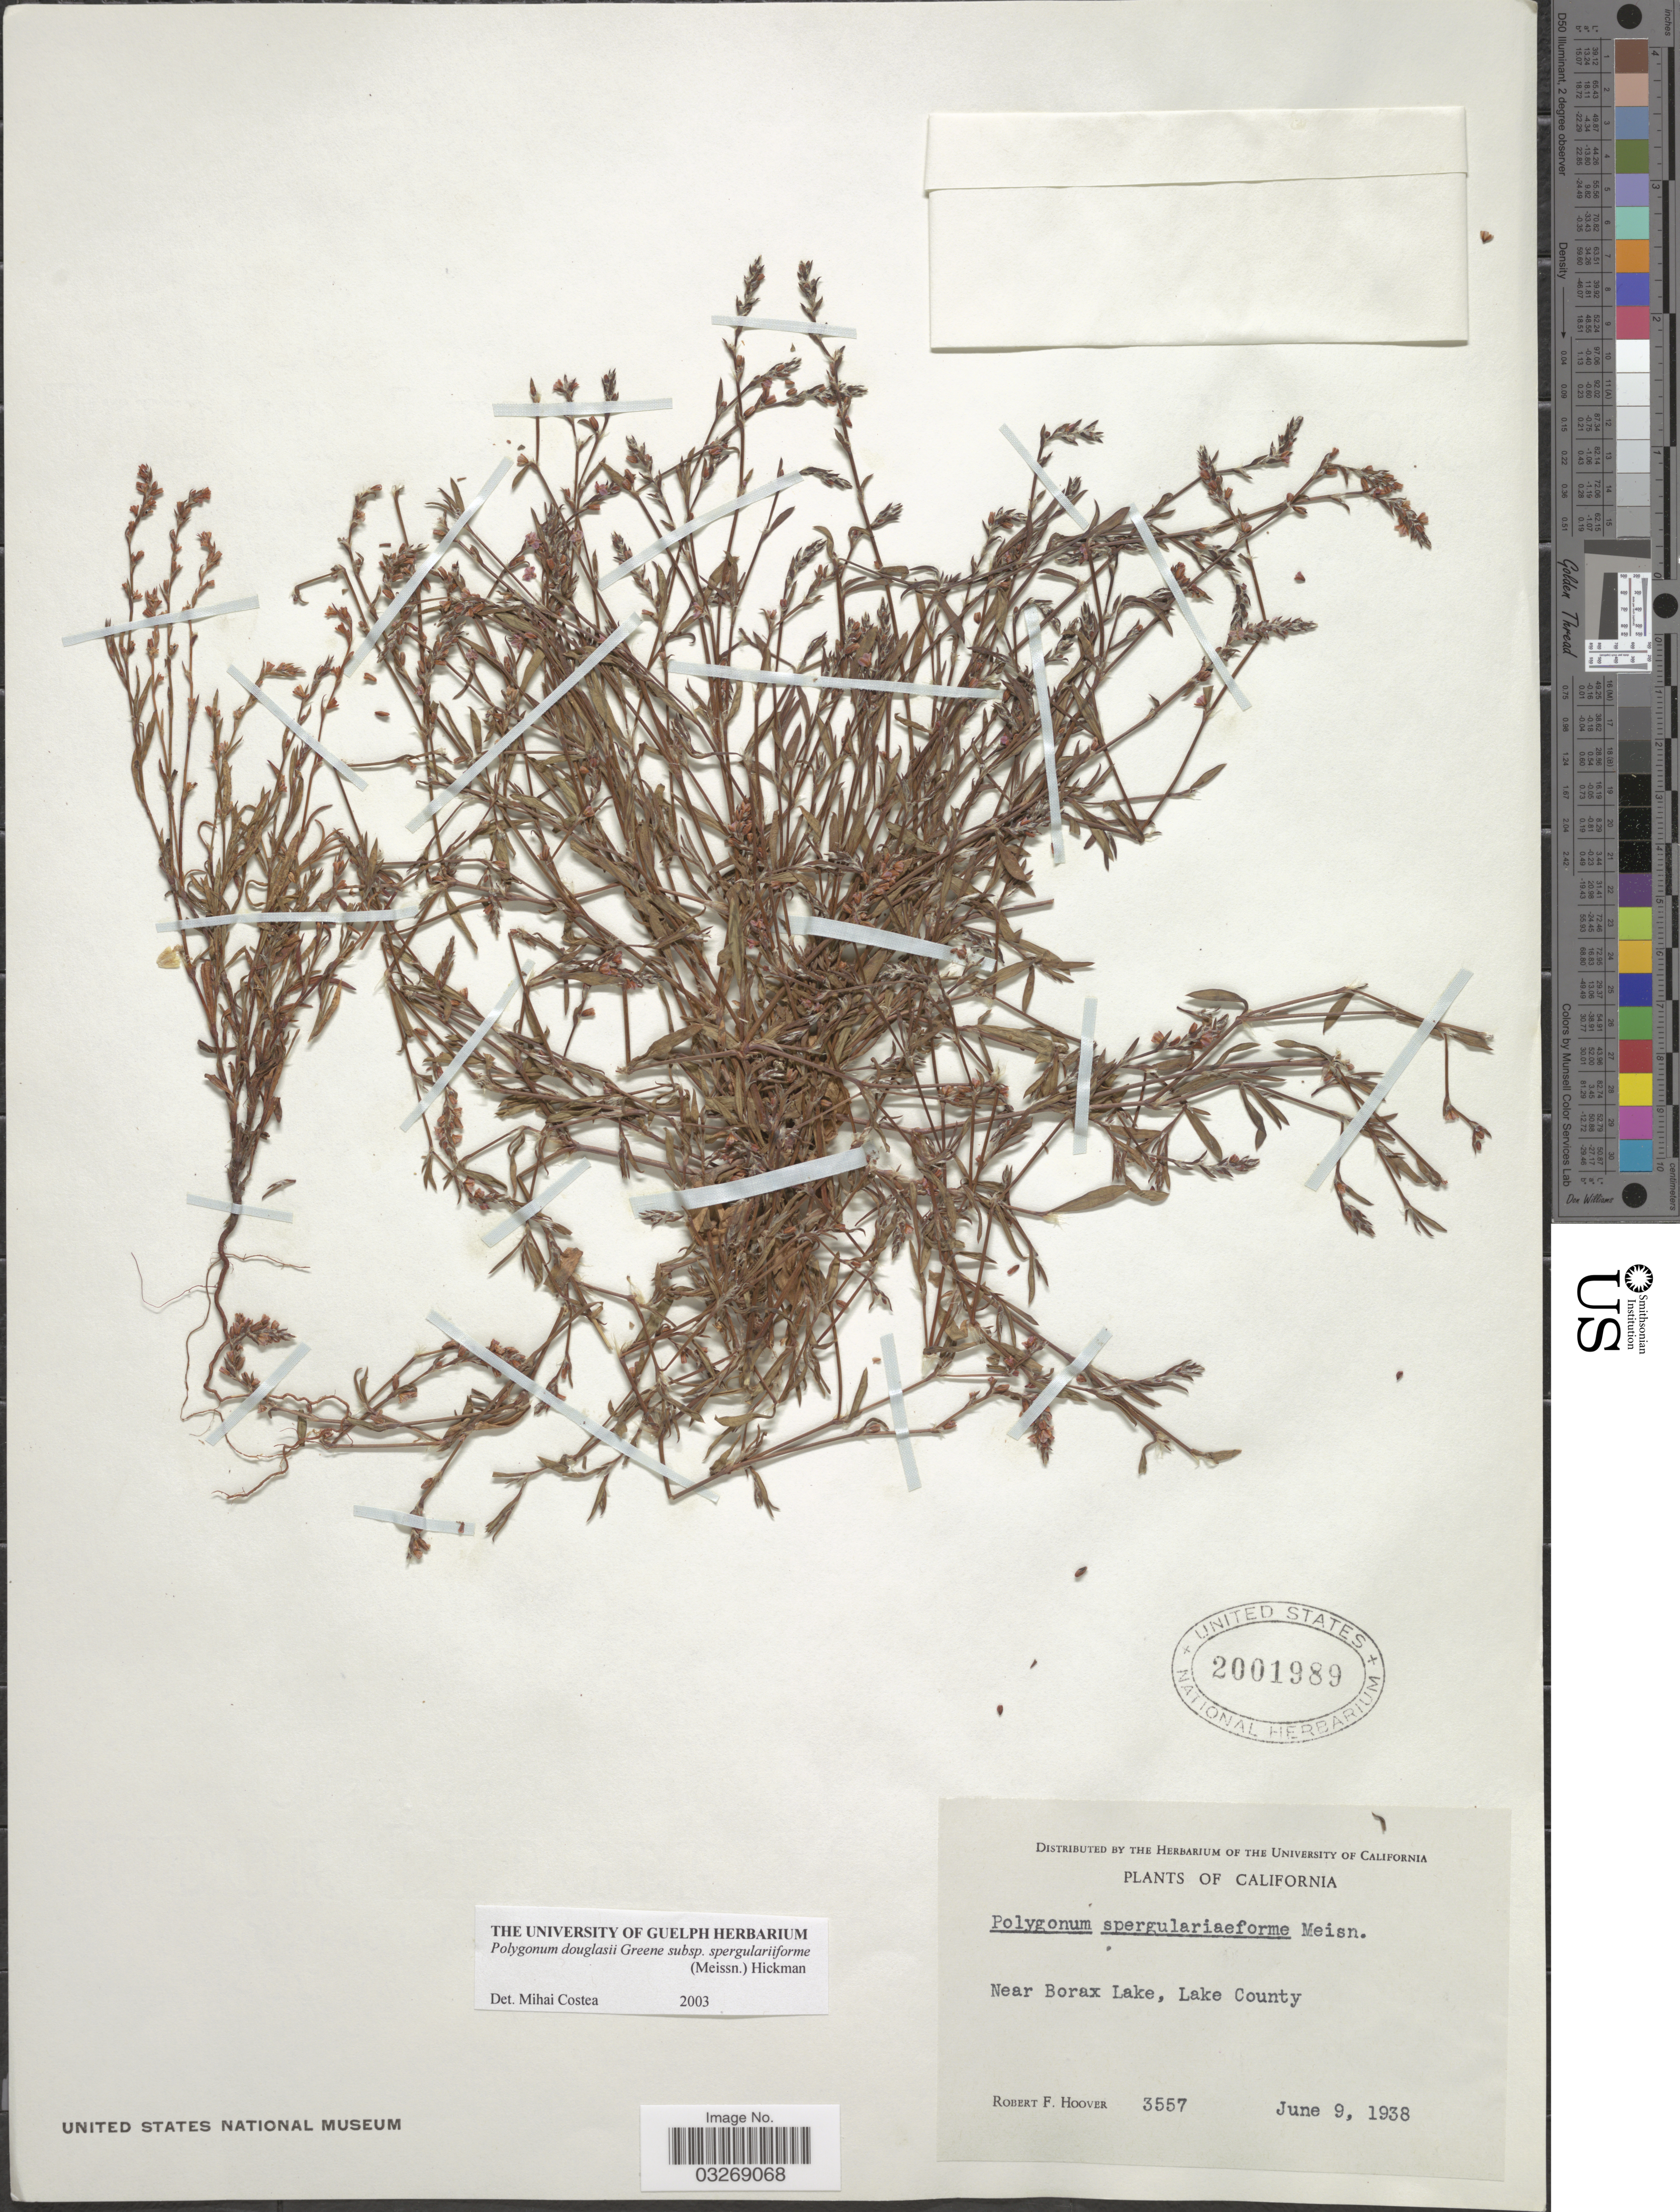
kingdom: Plantae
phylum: Tracheophyta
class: Magnoliopsida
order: Caryophyllales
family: Polygonaceae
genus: Polygonum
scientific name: Polygonum douglasii subsp. spergulariiforme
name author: (Meisn. ex Small) Hickman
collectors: R. F. Hoover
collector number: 3557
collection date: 1938-06-09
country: United States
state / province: California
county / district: Lake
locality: Near Borax Lake, Lake County.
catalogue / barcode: US 2001989